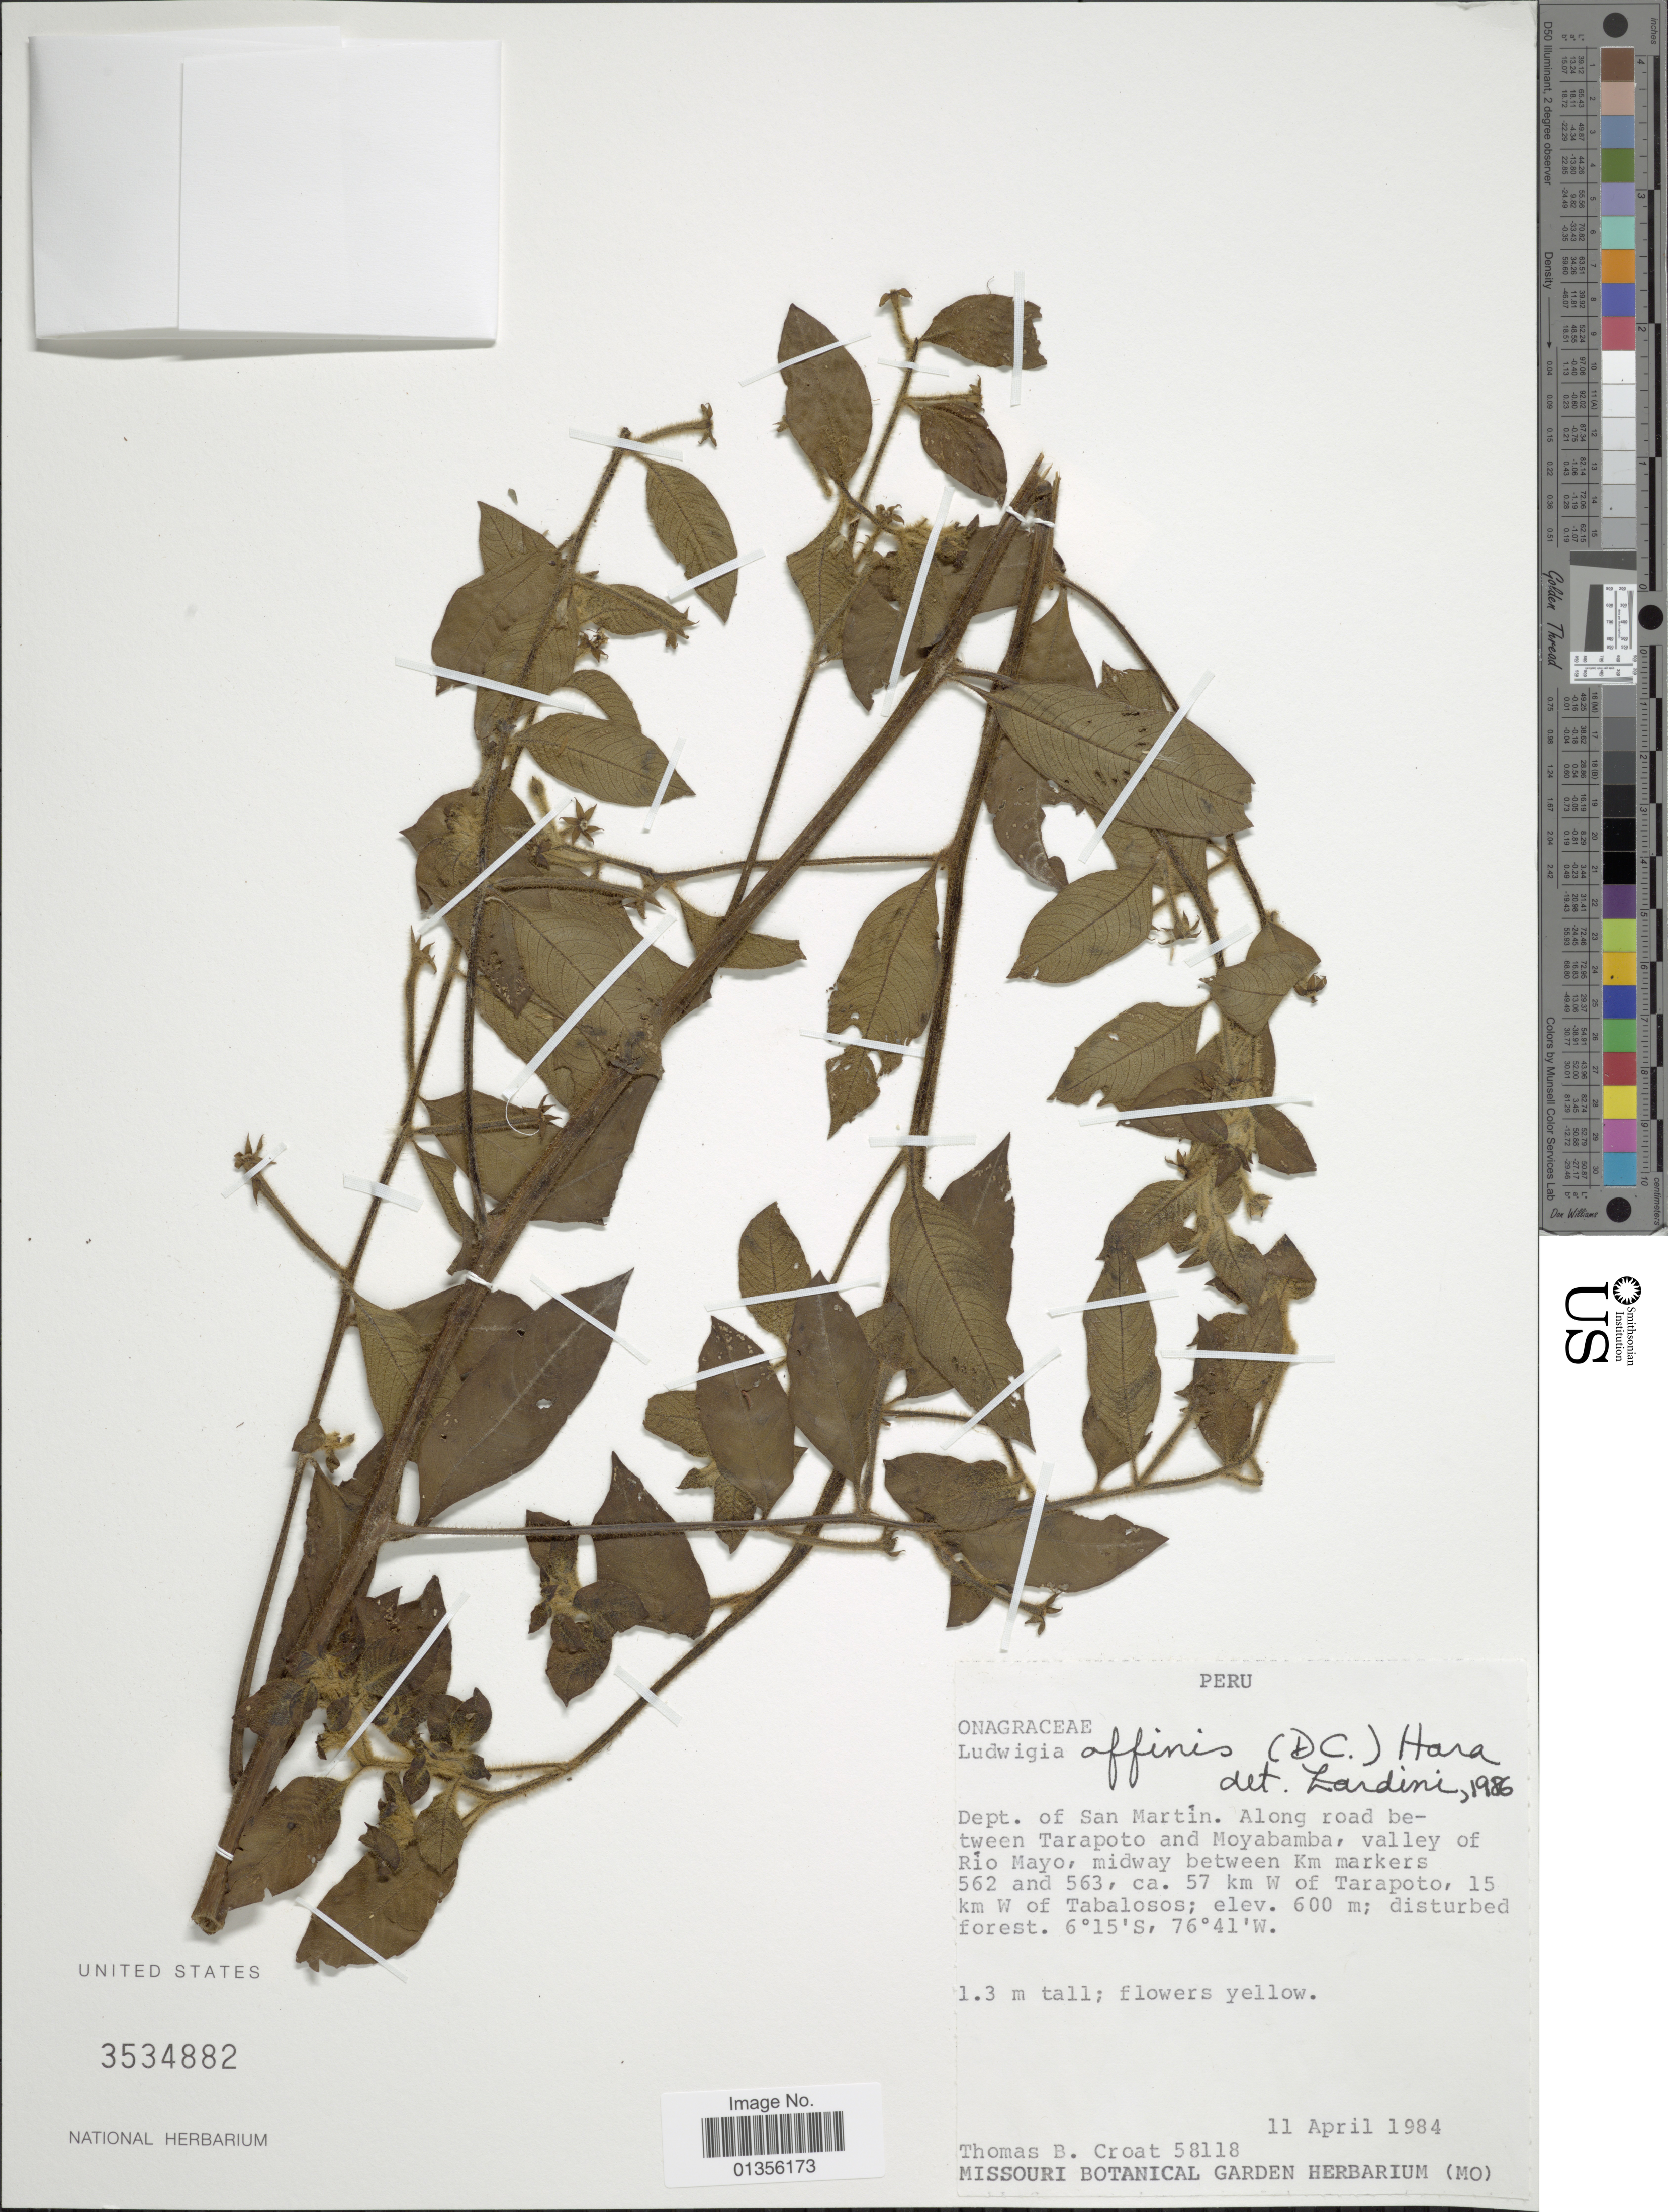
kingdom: Plantae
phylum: Tracheophyta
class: Magnoliopsida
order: Myrtales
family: Onagraceae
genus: Ludwigia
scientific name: Ludwigia affinis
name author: (DC.) H. Hara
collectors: T. B. Croat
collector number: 58118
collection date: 1984-04-11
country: Peru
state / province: San Martín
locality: Along road between Tarapoto and Moyabamba, valley of Rio Mayo, midway between Km markers 562 and 563, ca. 57 km W of Tarapoto, 15 km W of Tabalosos.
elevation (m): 600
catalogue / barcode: US 3534882